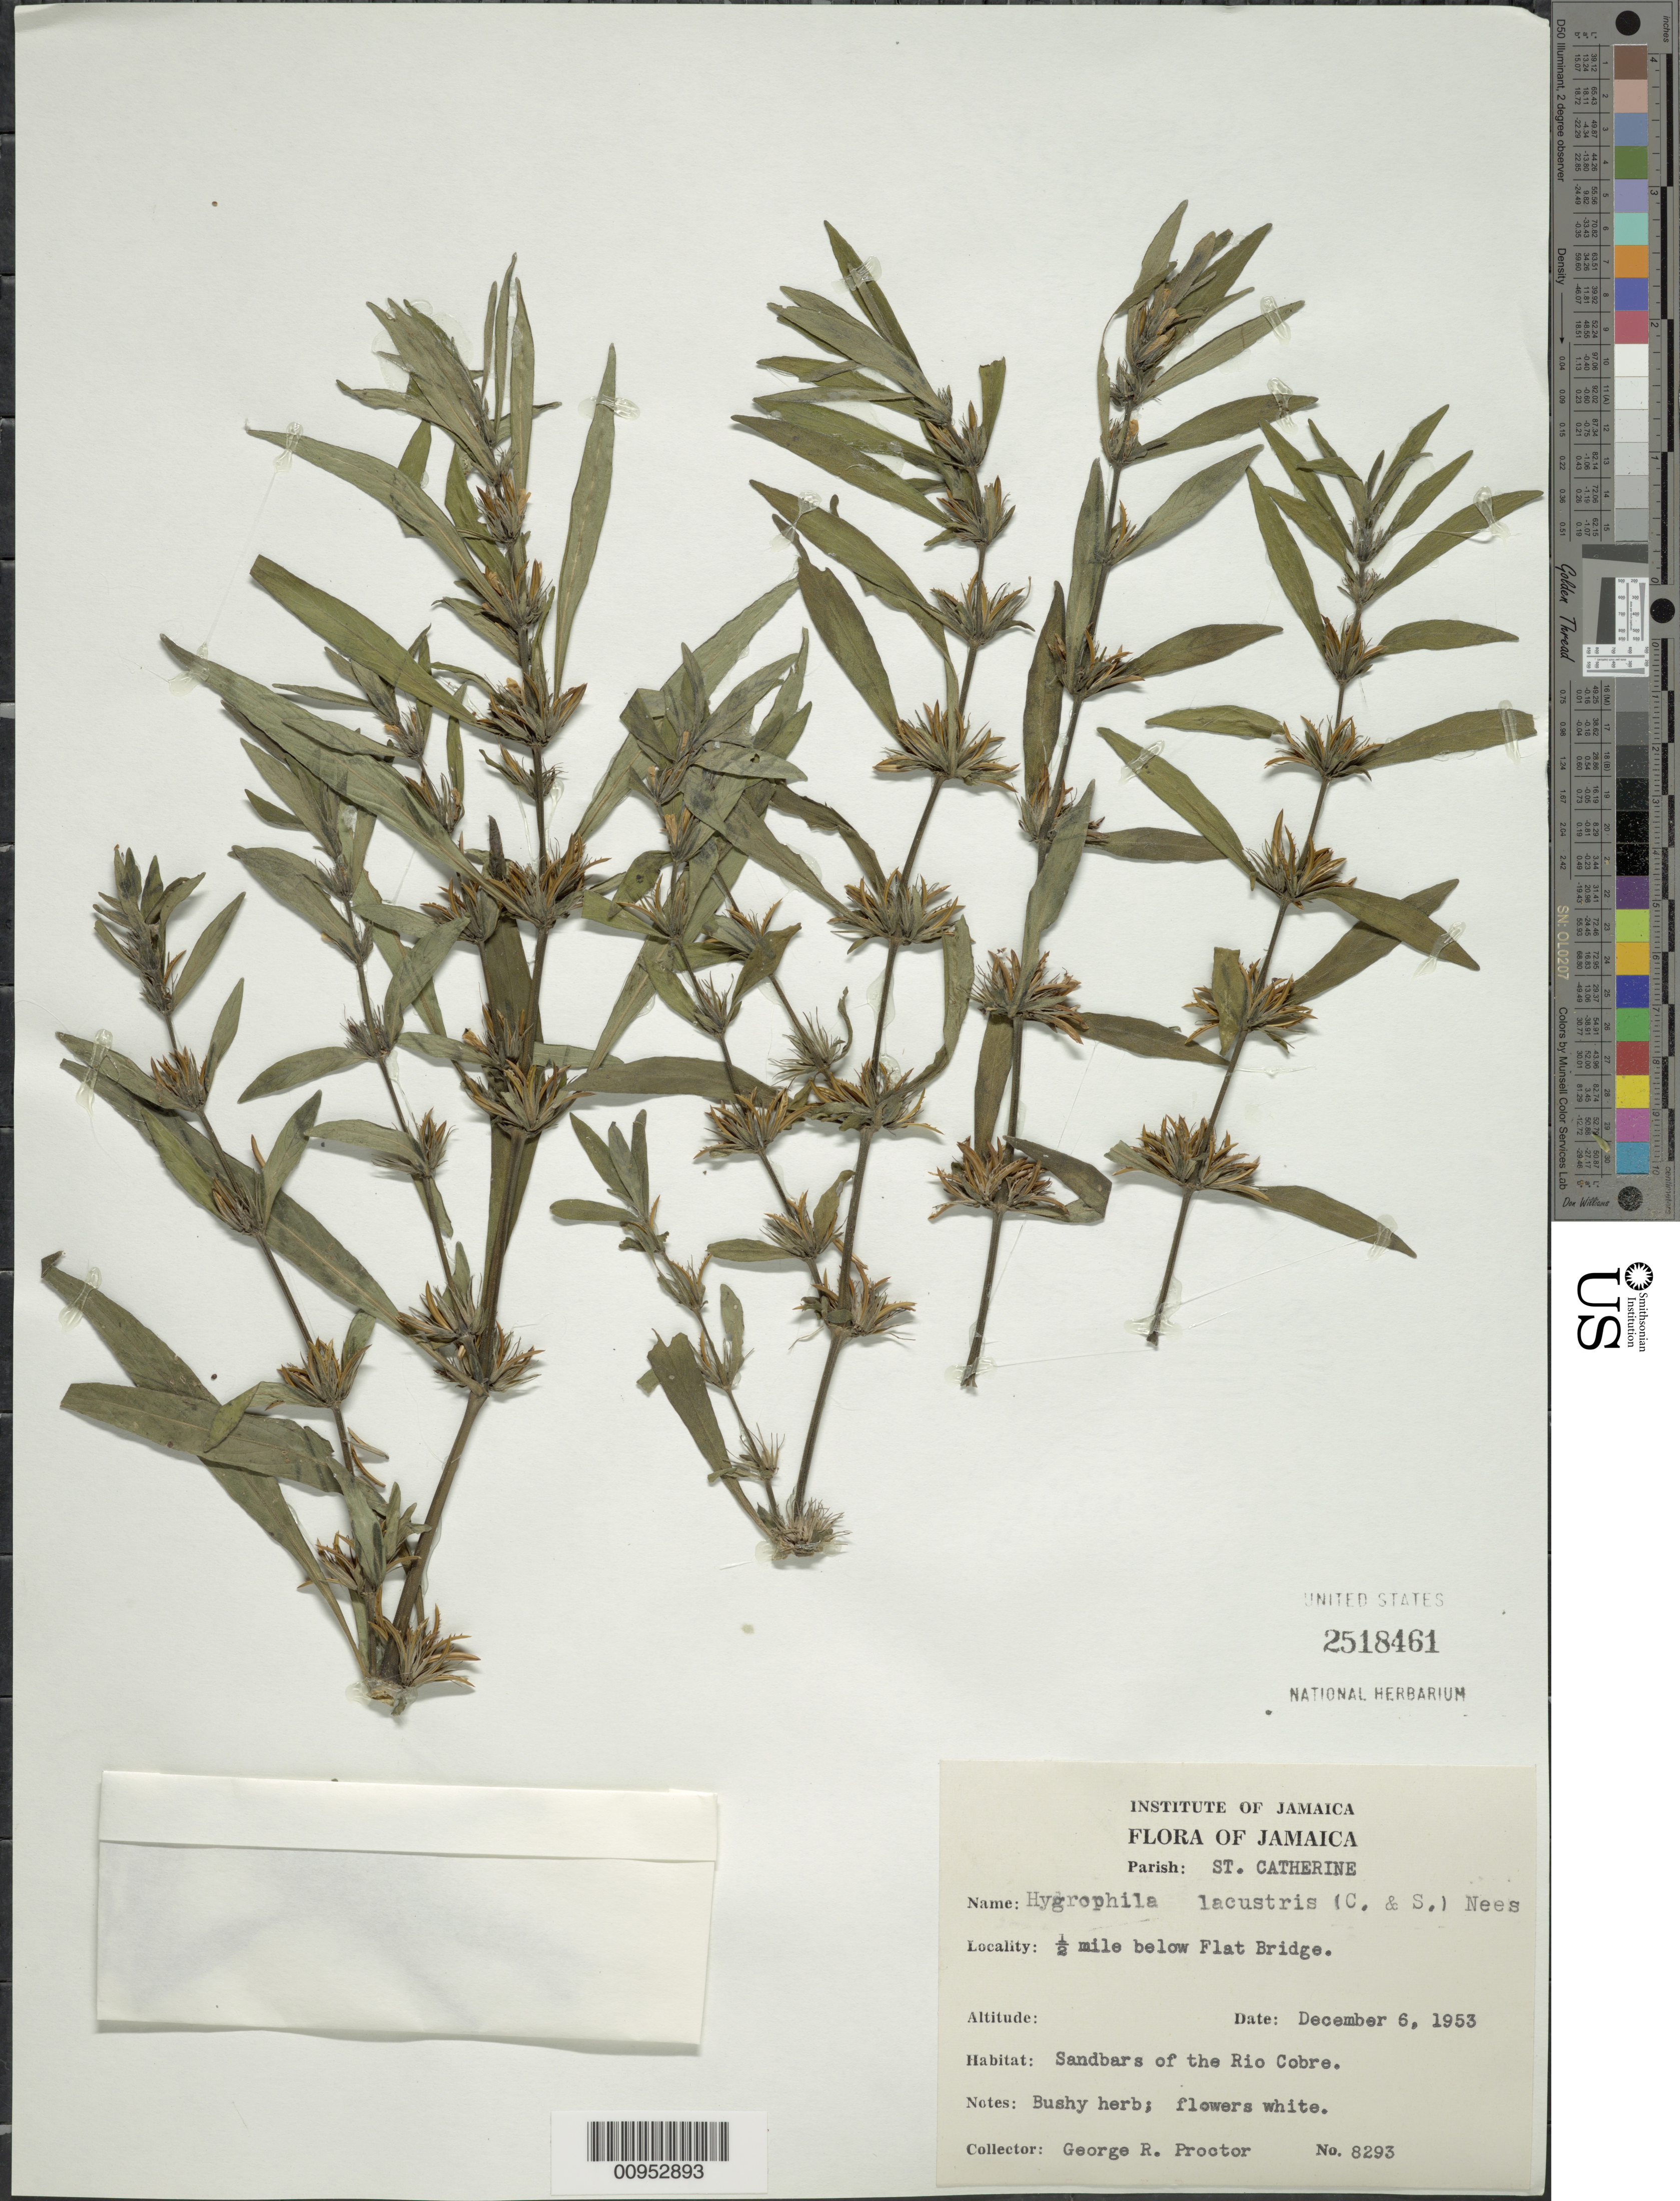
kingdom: Plantae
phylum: Tracheophyta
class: Magnoliopsida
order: Lamiales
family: Acanthaceae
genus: Hygrophila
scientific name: Hygrophila costata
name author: Nees & T. Nees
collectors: G. R. Proctor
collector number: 8293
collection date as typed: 06 Dec 1953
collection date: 1953-12-06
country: Jamaica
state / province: Saint Catherine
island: Jamaica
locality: Rio Cobre, ½ mile below Flat Bridge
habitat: Sandbars of river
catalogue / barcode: US 2518461